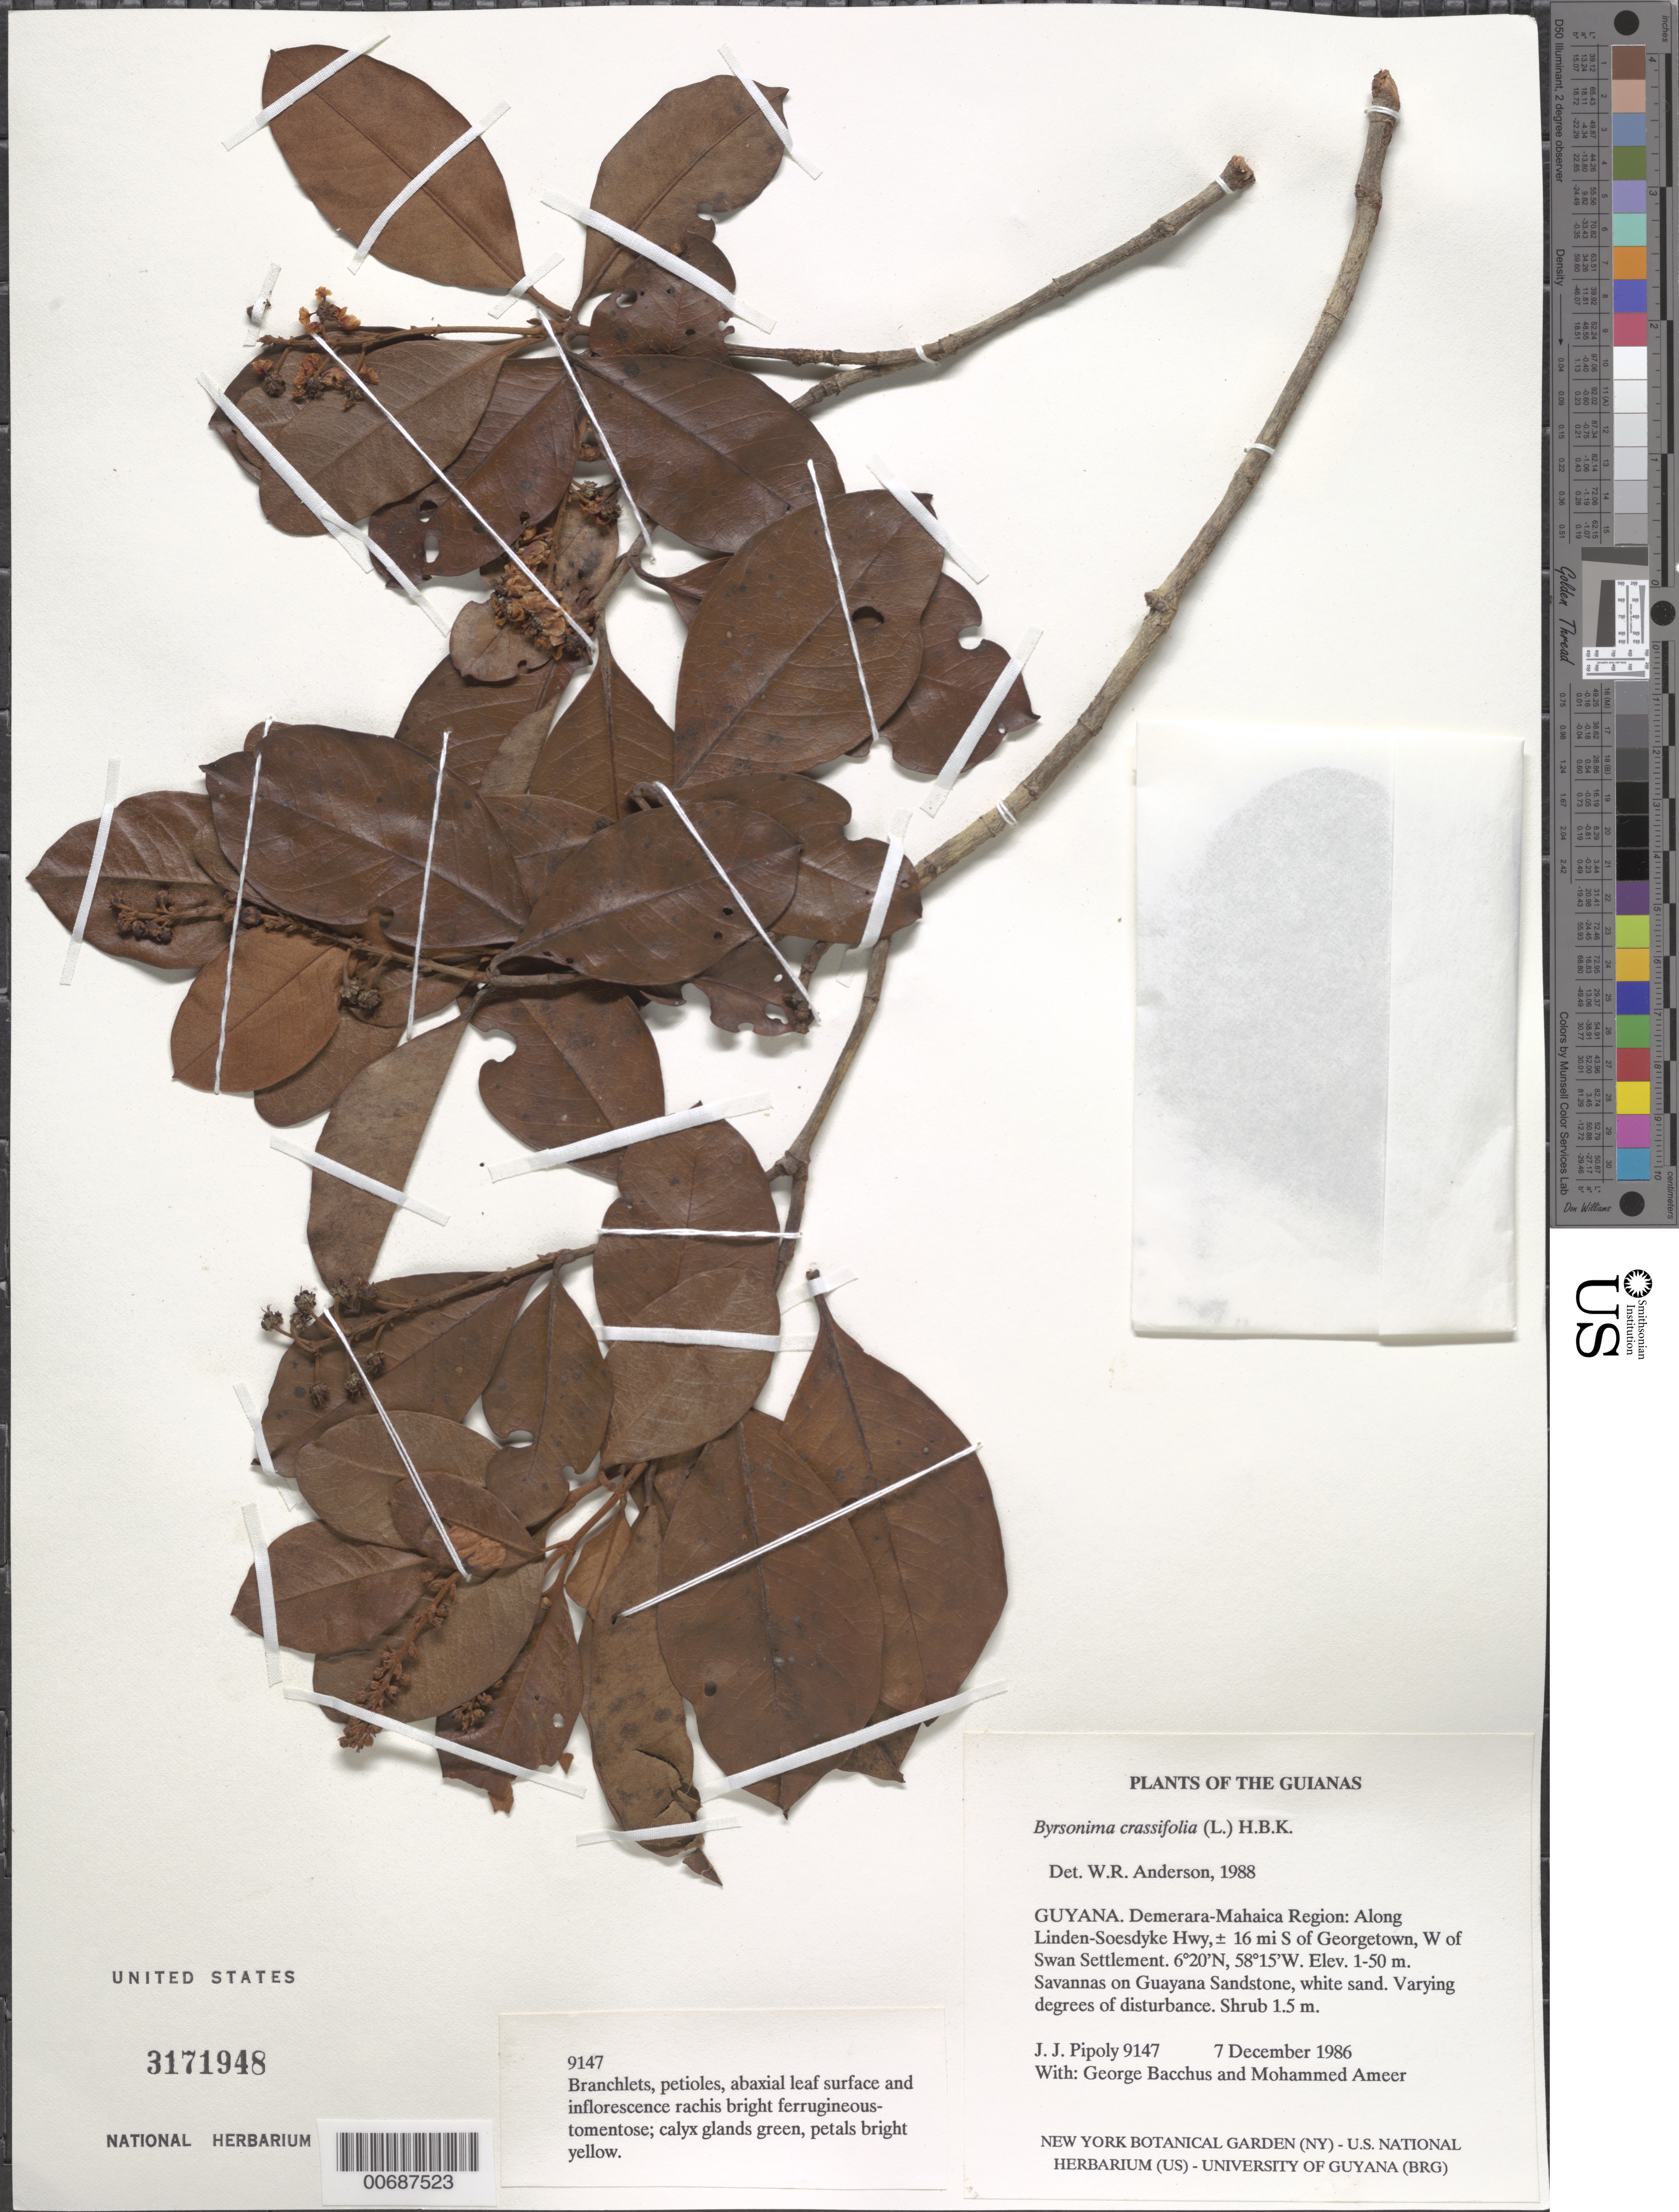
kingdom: Plantae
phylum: Tracheophyta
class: Magnoliopsida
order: Malpighiales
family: Malpighiaceae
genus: Byrsonima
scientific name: Byrsonima crassifolia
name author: (L.) Kunth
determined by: Anderson, W. R., (MICH), University of Michigan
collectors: J. J. Pipoly, G. Bacchus & M. Ameer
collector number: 9147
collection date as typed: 7 December 1986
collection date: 1986-12-07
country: Guyana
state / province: Demerara-Mahaica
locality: Along Linden-Soesdyke Hwy,± 16 mi S of Georgetown, W of Swan Settlement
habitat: Savannas on Guayana Sandstone, white sand. Varying degrees of disturbance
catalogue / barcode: US 3171948